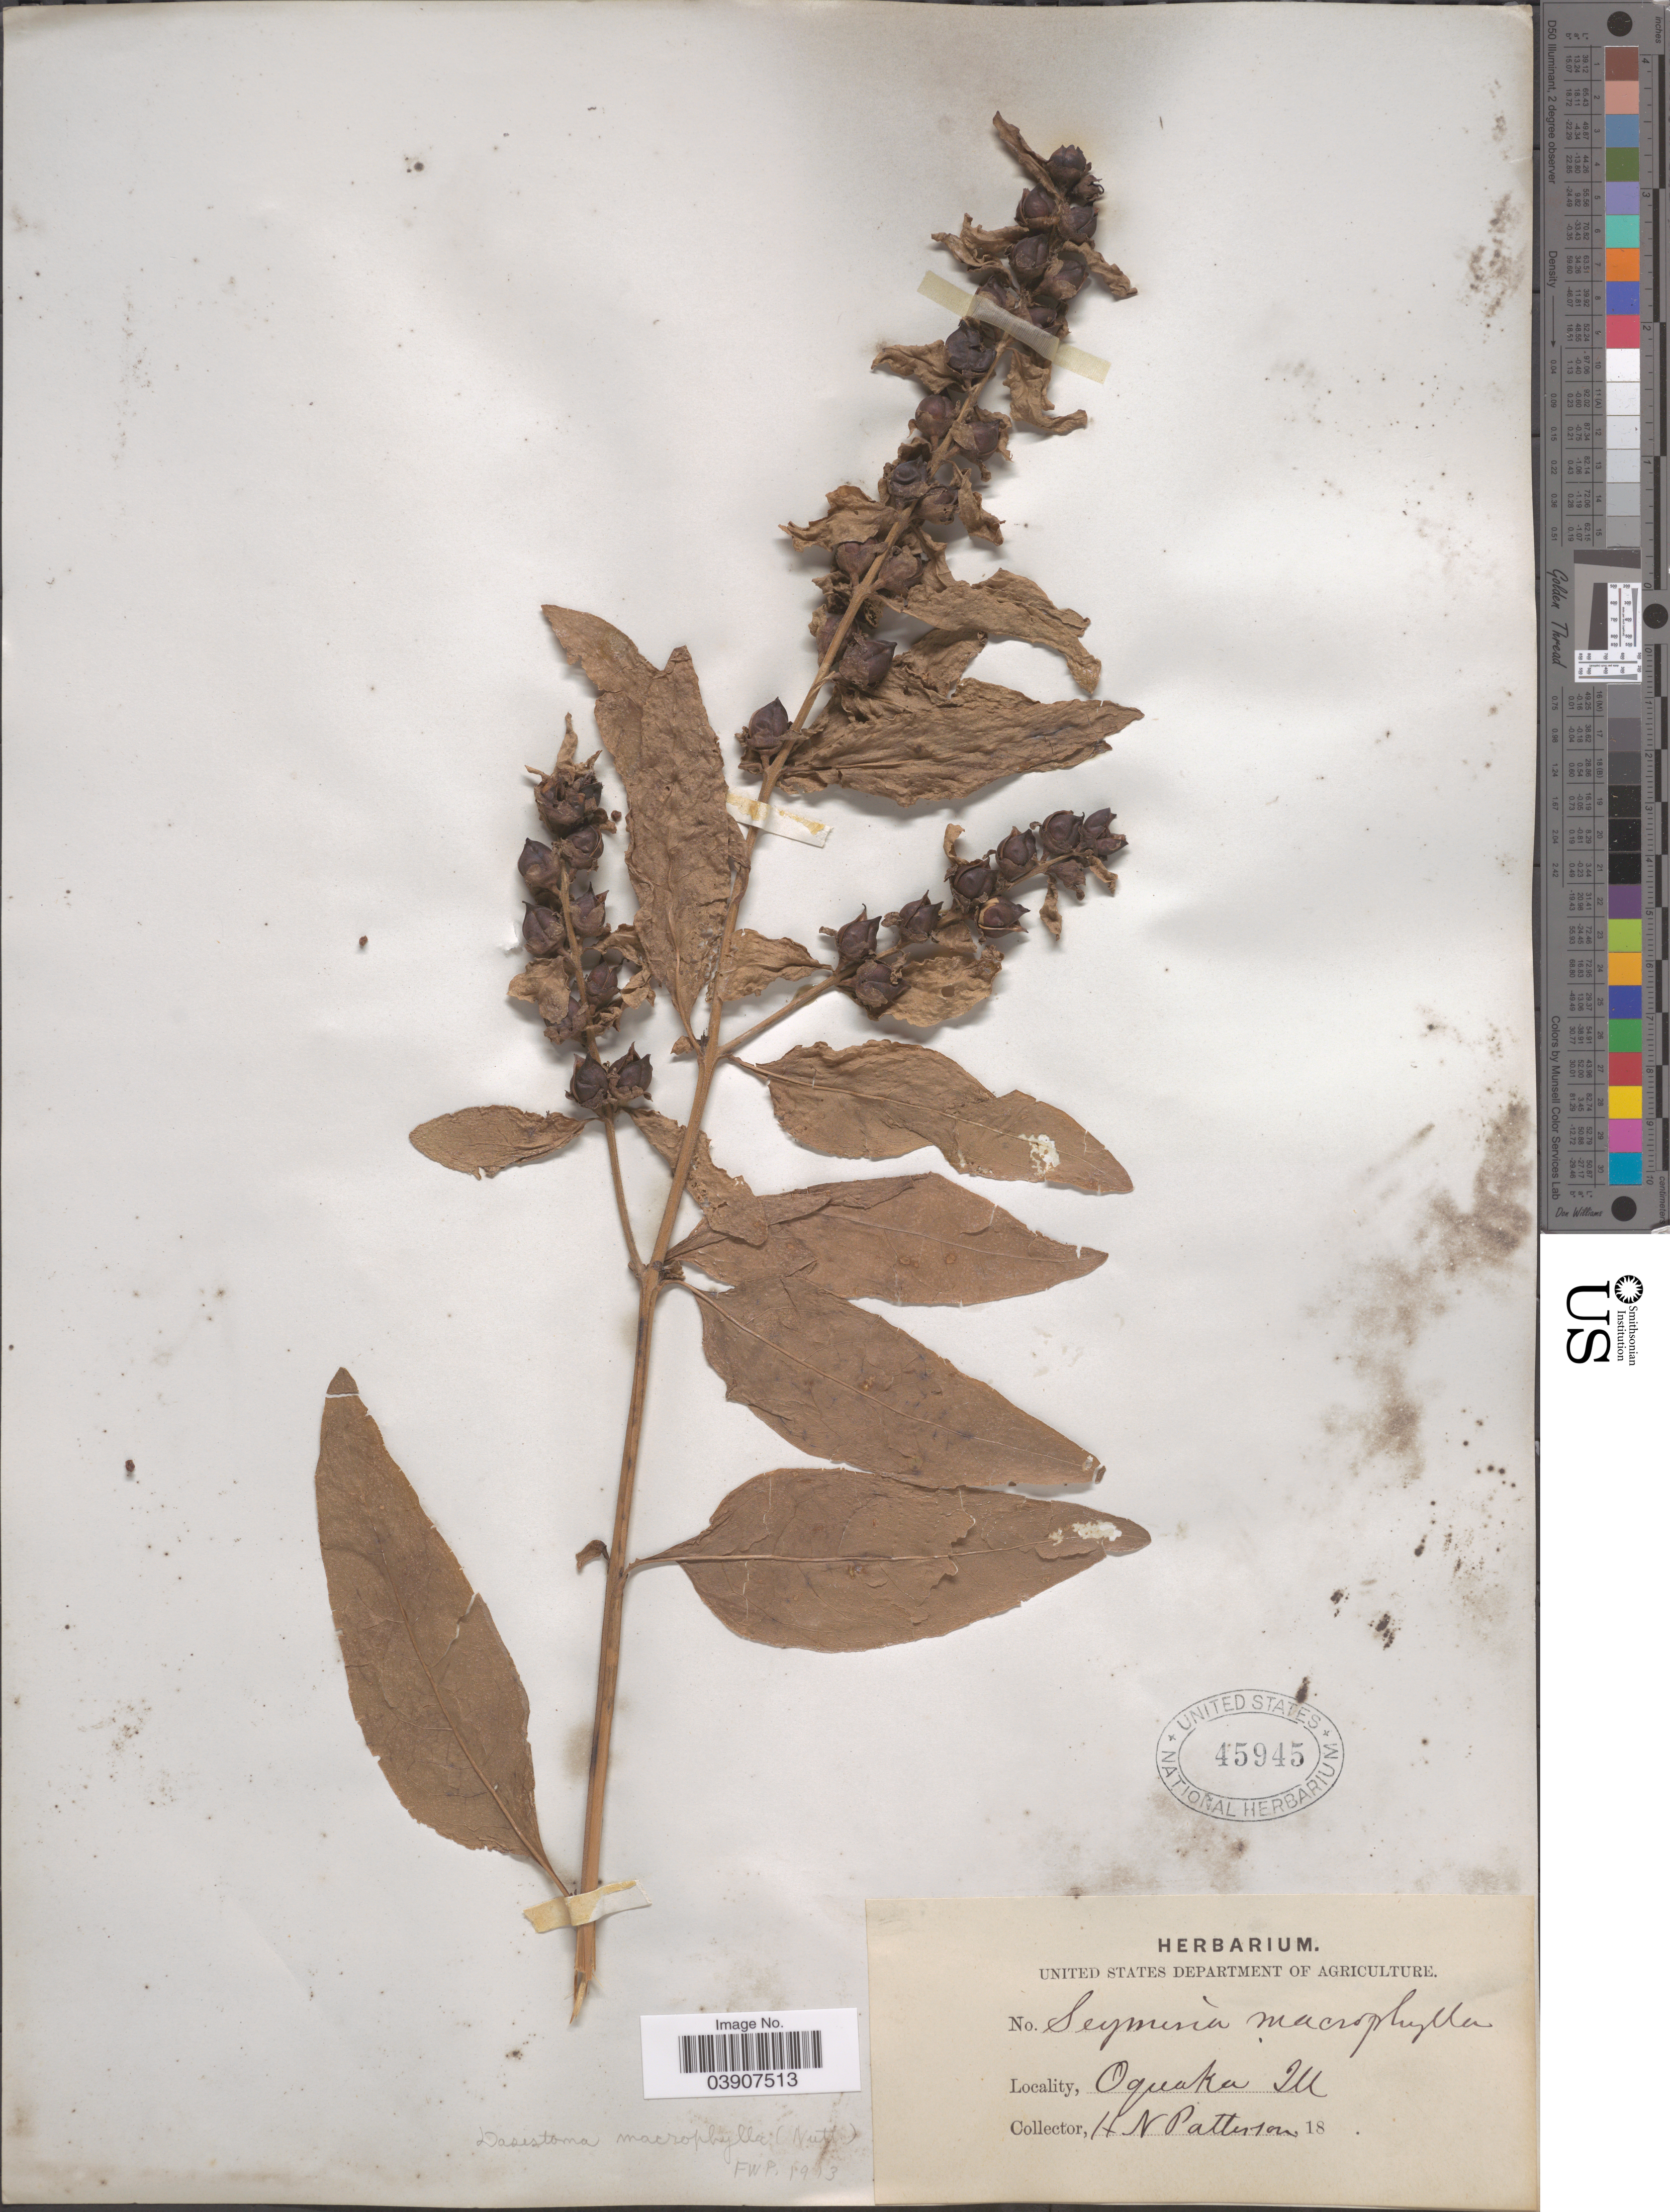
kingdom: Plantae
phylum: Tracheophyta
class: Magnoliopsida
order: Lamiales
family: Orobanchaceae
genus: Dasistoma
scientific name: Dasistoma macrophylla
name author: (Nutt.) Raf.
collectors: H. N. Patterson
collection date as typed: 18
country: United States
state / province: Illinois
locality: Oquaka.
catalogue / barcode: US 45945